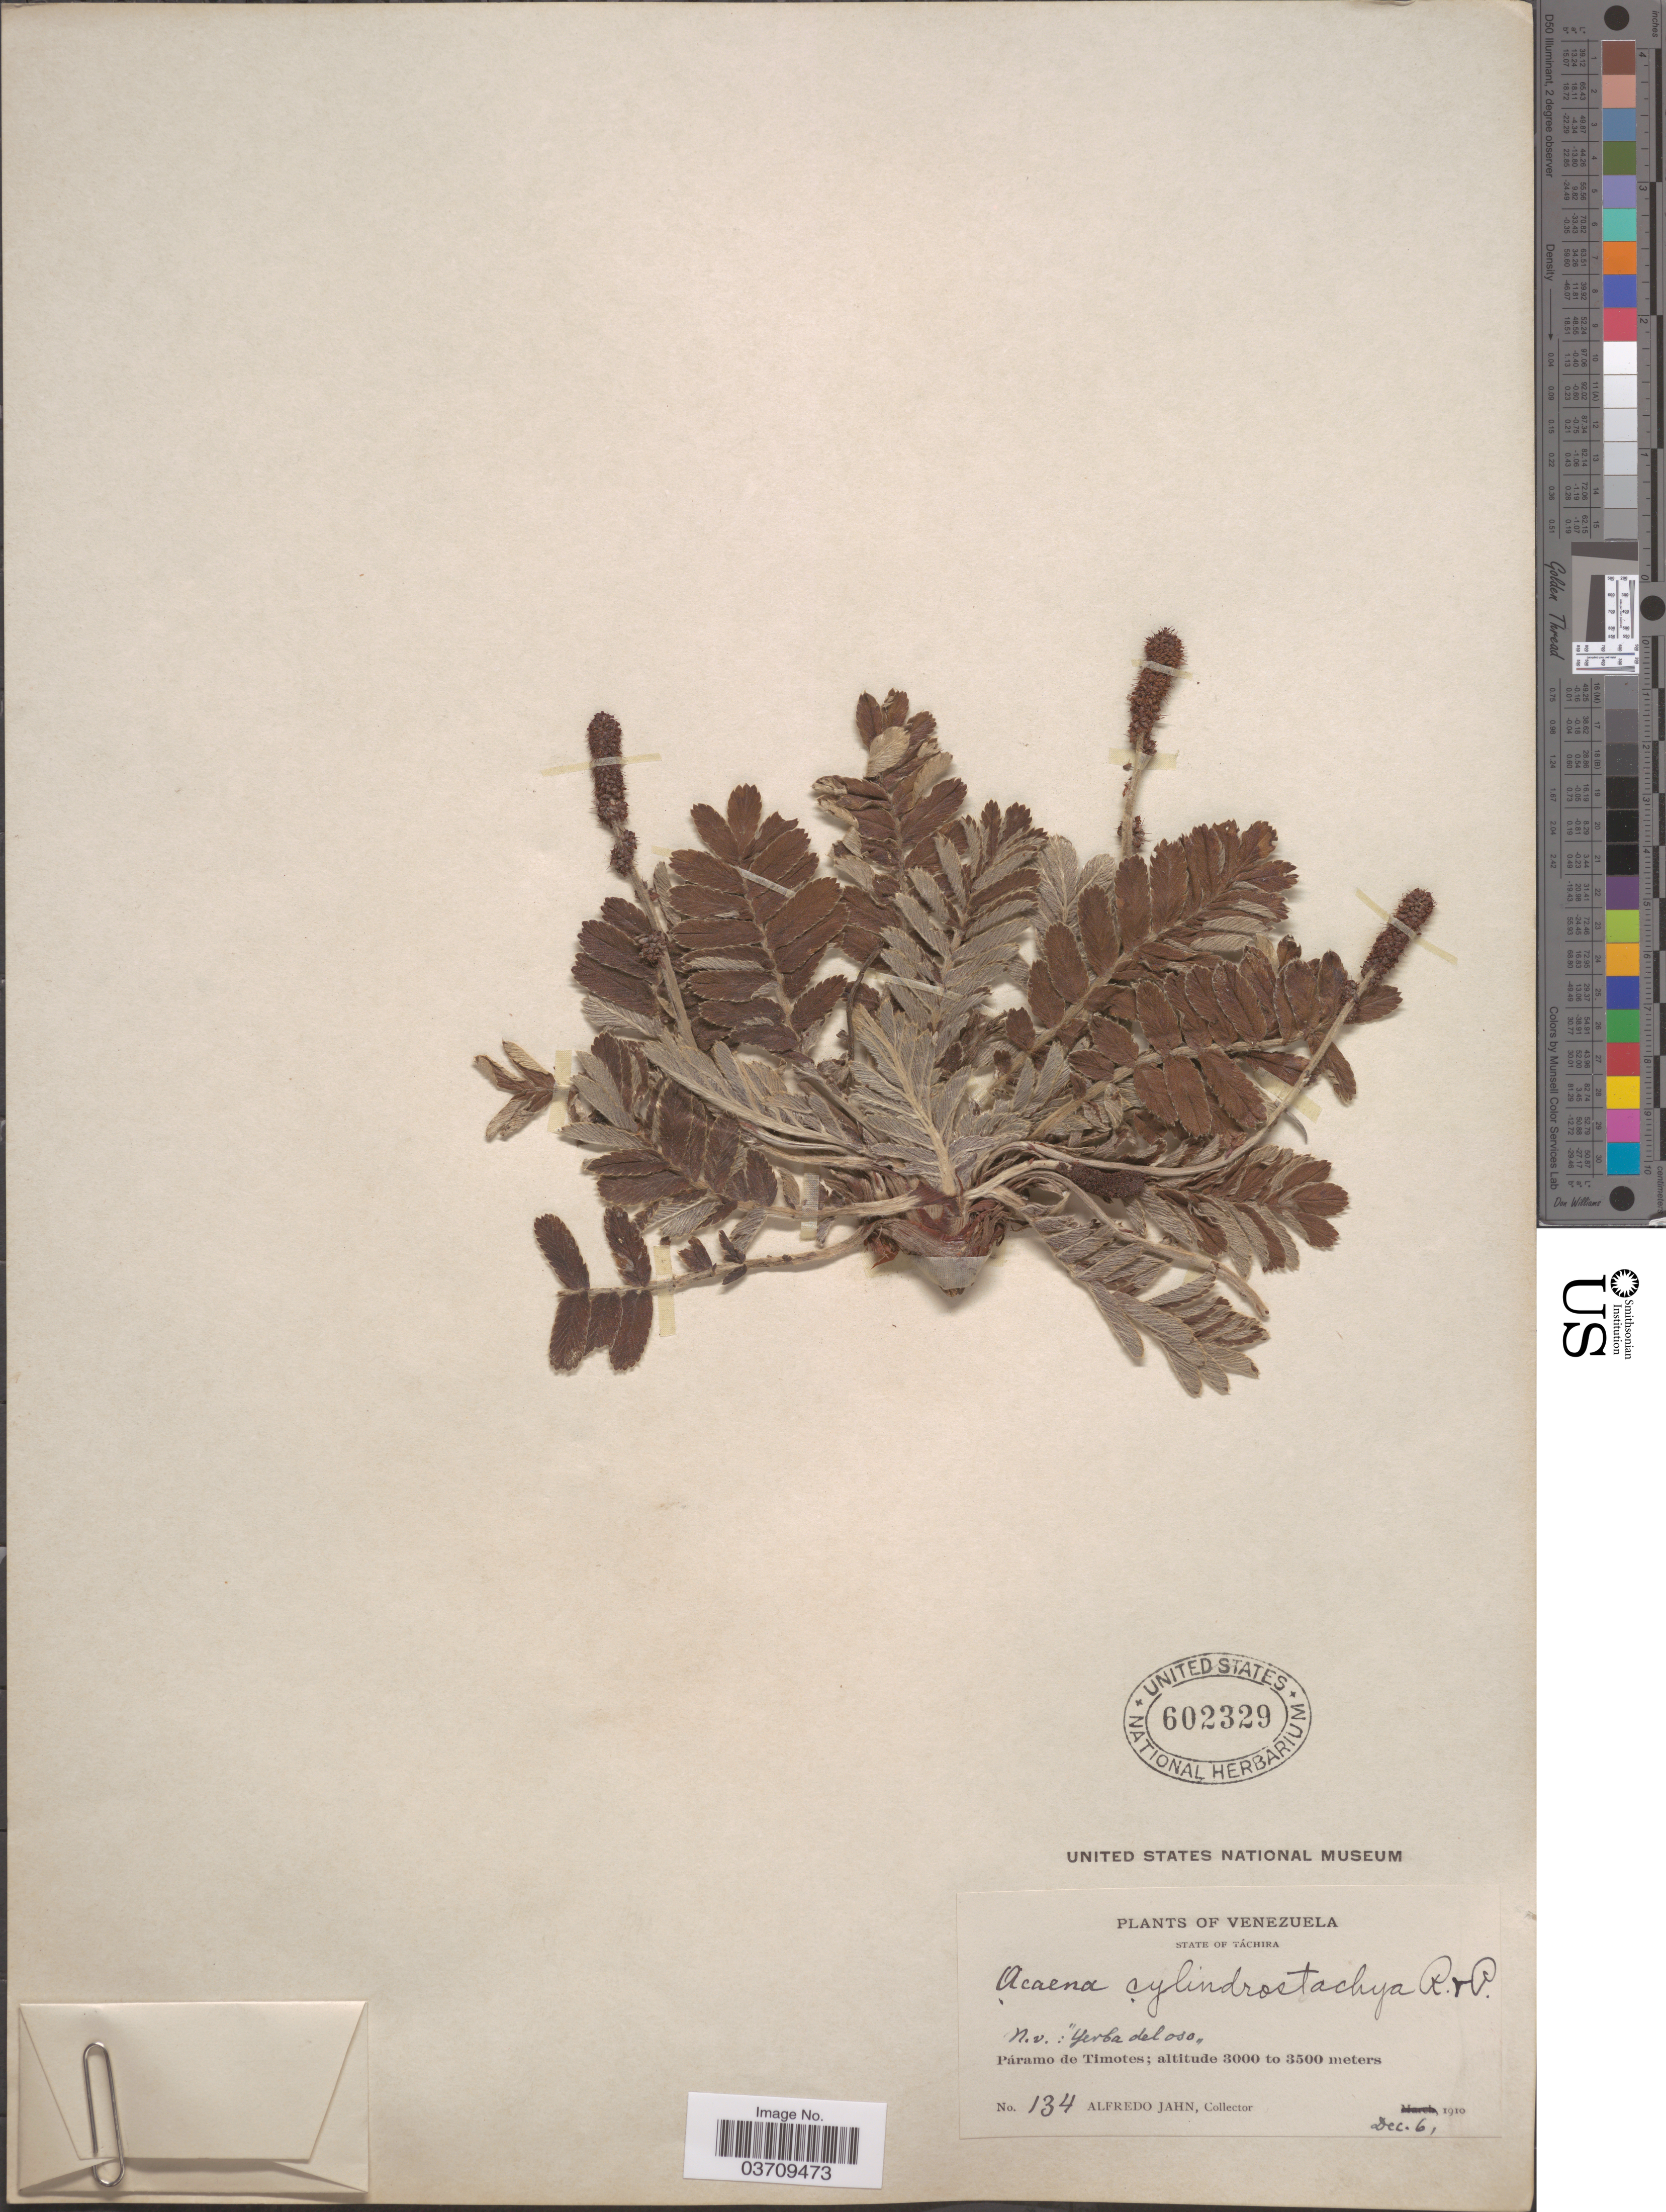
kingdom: Plantae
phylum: Tracheophyta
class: Magnoliopsida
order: Rosales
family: Rosaceae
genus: Acaena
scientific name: Acaena cylindristachya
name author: Ruiz & Pav.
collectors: A. Jahn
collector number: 134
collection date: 1910-12-06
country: Venezuela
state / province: Tachira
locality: Páramo de Timotes.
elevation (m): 3000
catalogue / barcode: US 602329